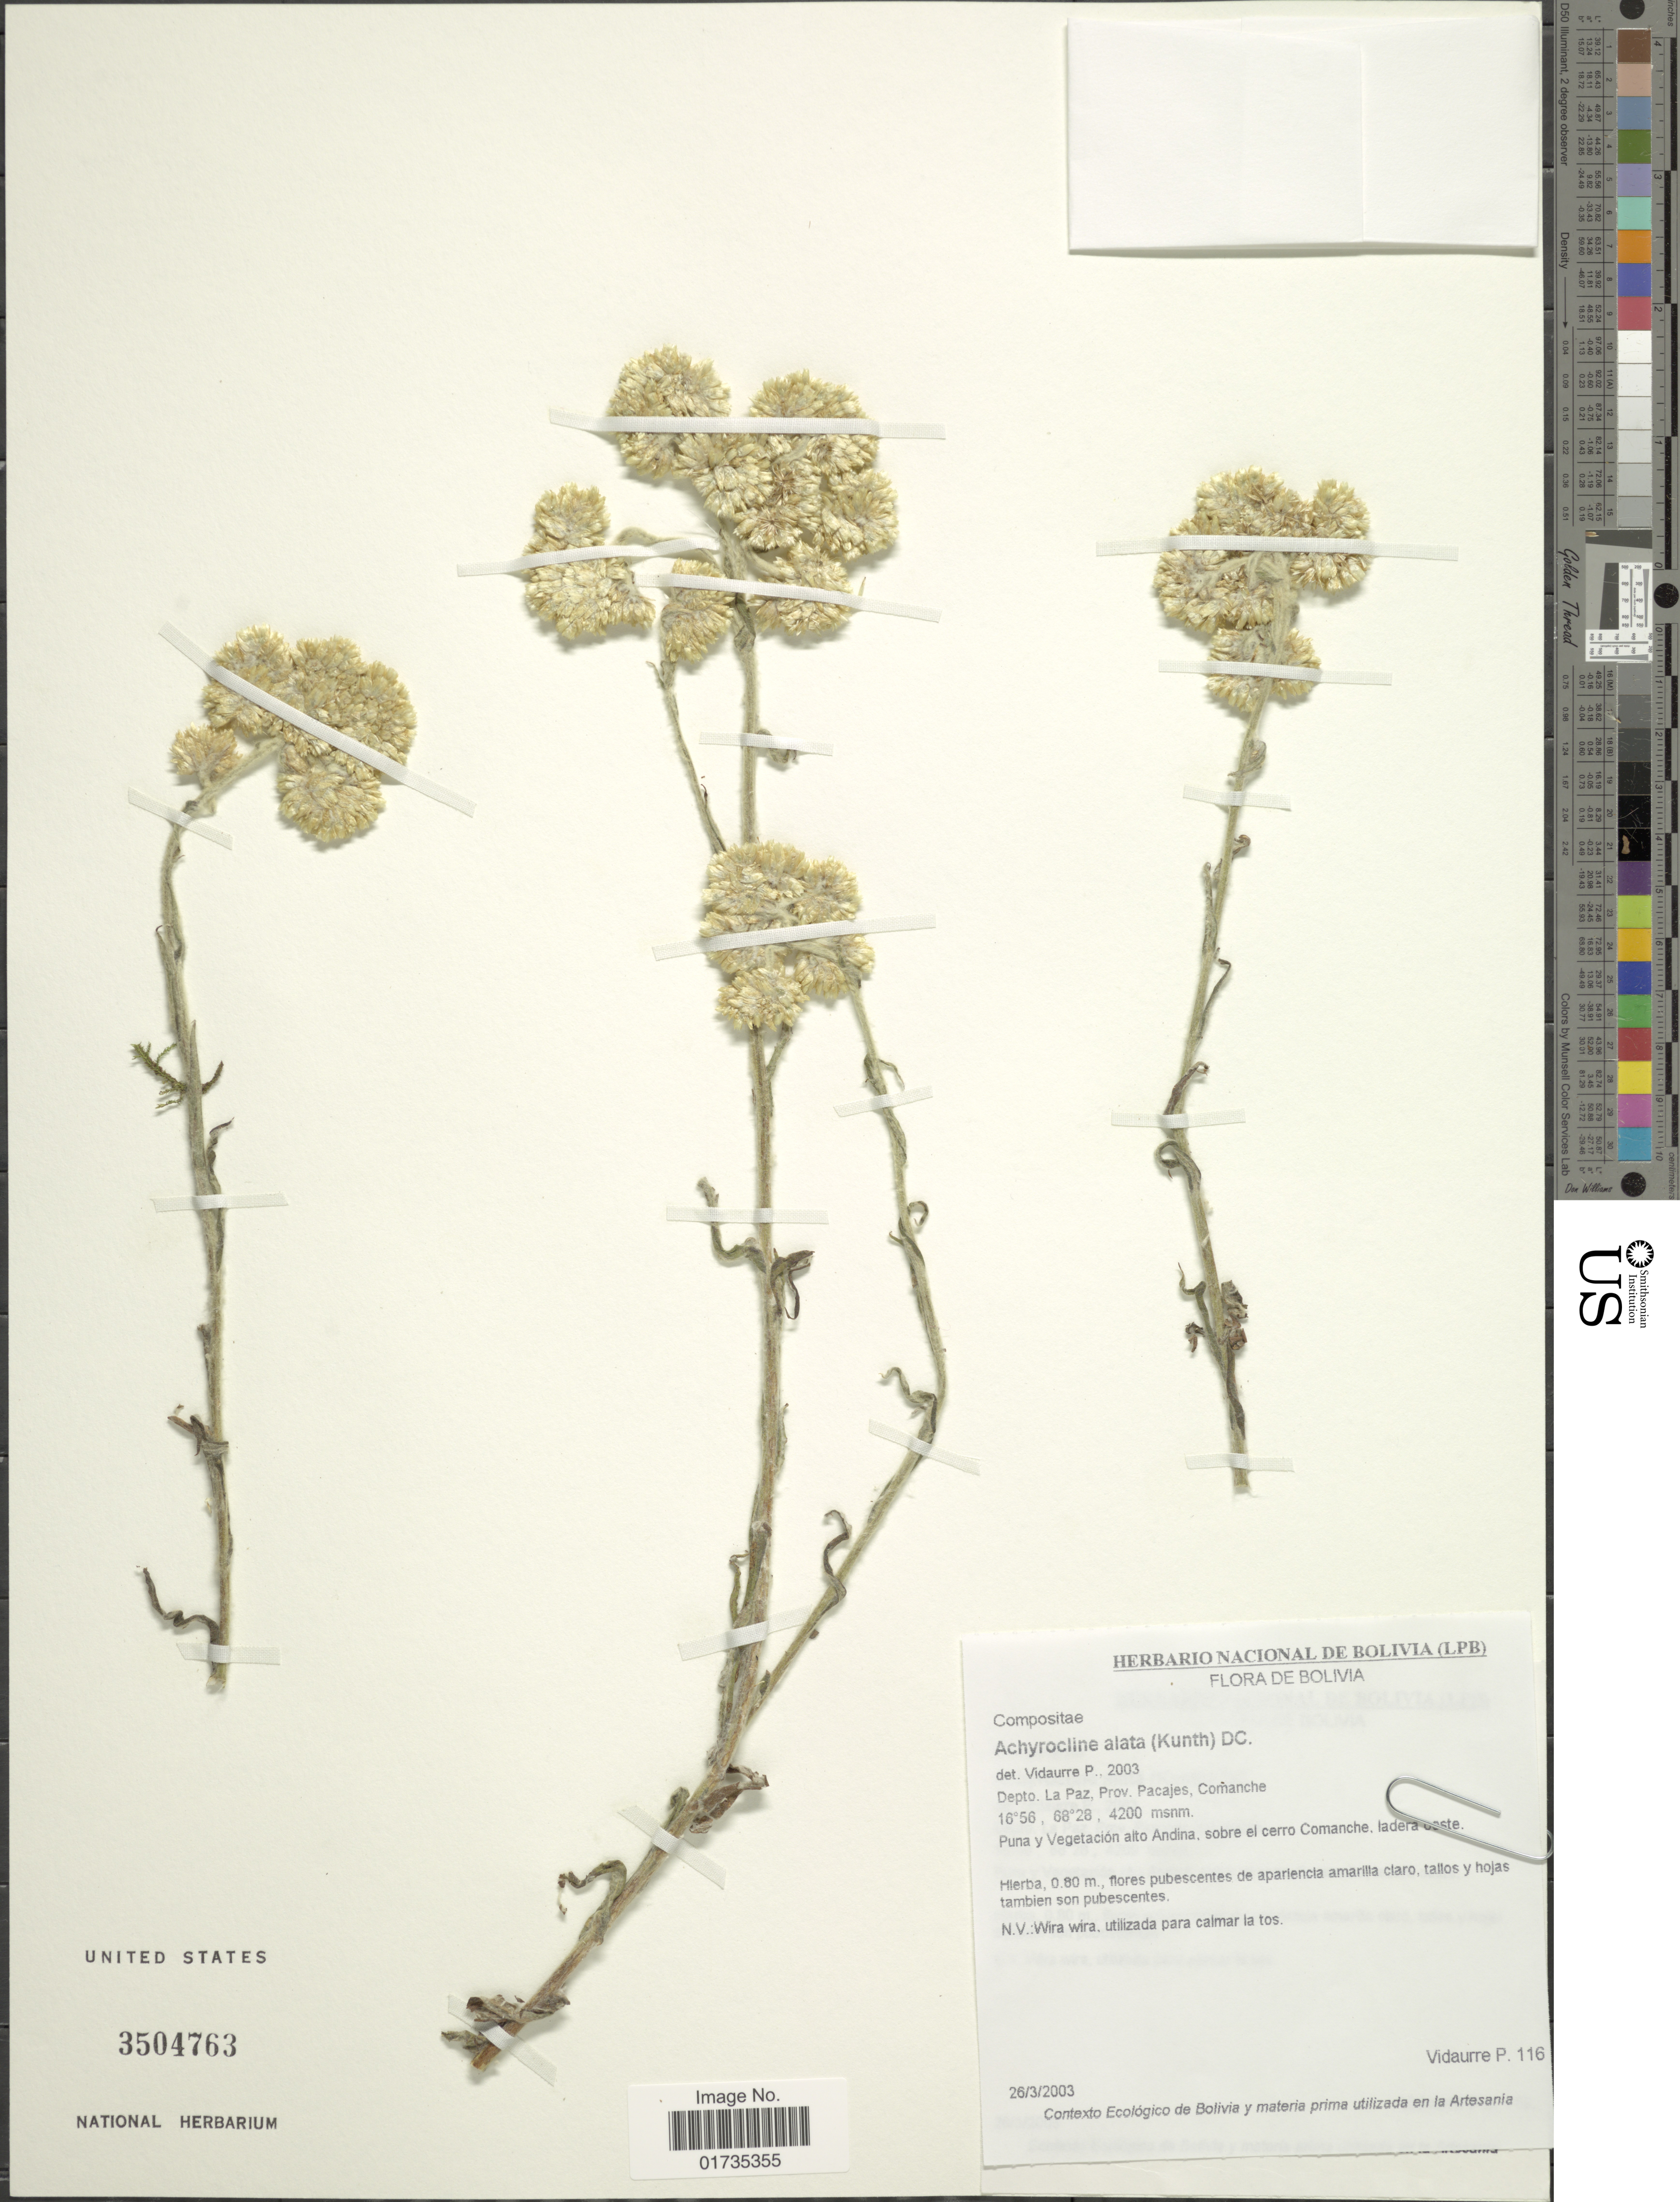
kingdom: Plantae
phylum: Tracheophyta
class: Magnoliopsida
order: Asterales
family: Asteraceae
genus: Achyrocline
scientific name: Achyrocline alata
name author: (Kunth) DC.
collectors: P. Vidaurre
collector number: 116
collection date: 2003-03-26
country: Bolivia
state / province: La Paz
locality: Depto. La Paz, Prov. Pacajes, Comanche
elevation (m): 4200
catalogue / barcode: US 3504763